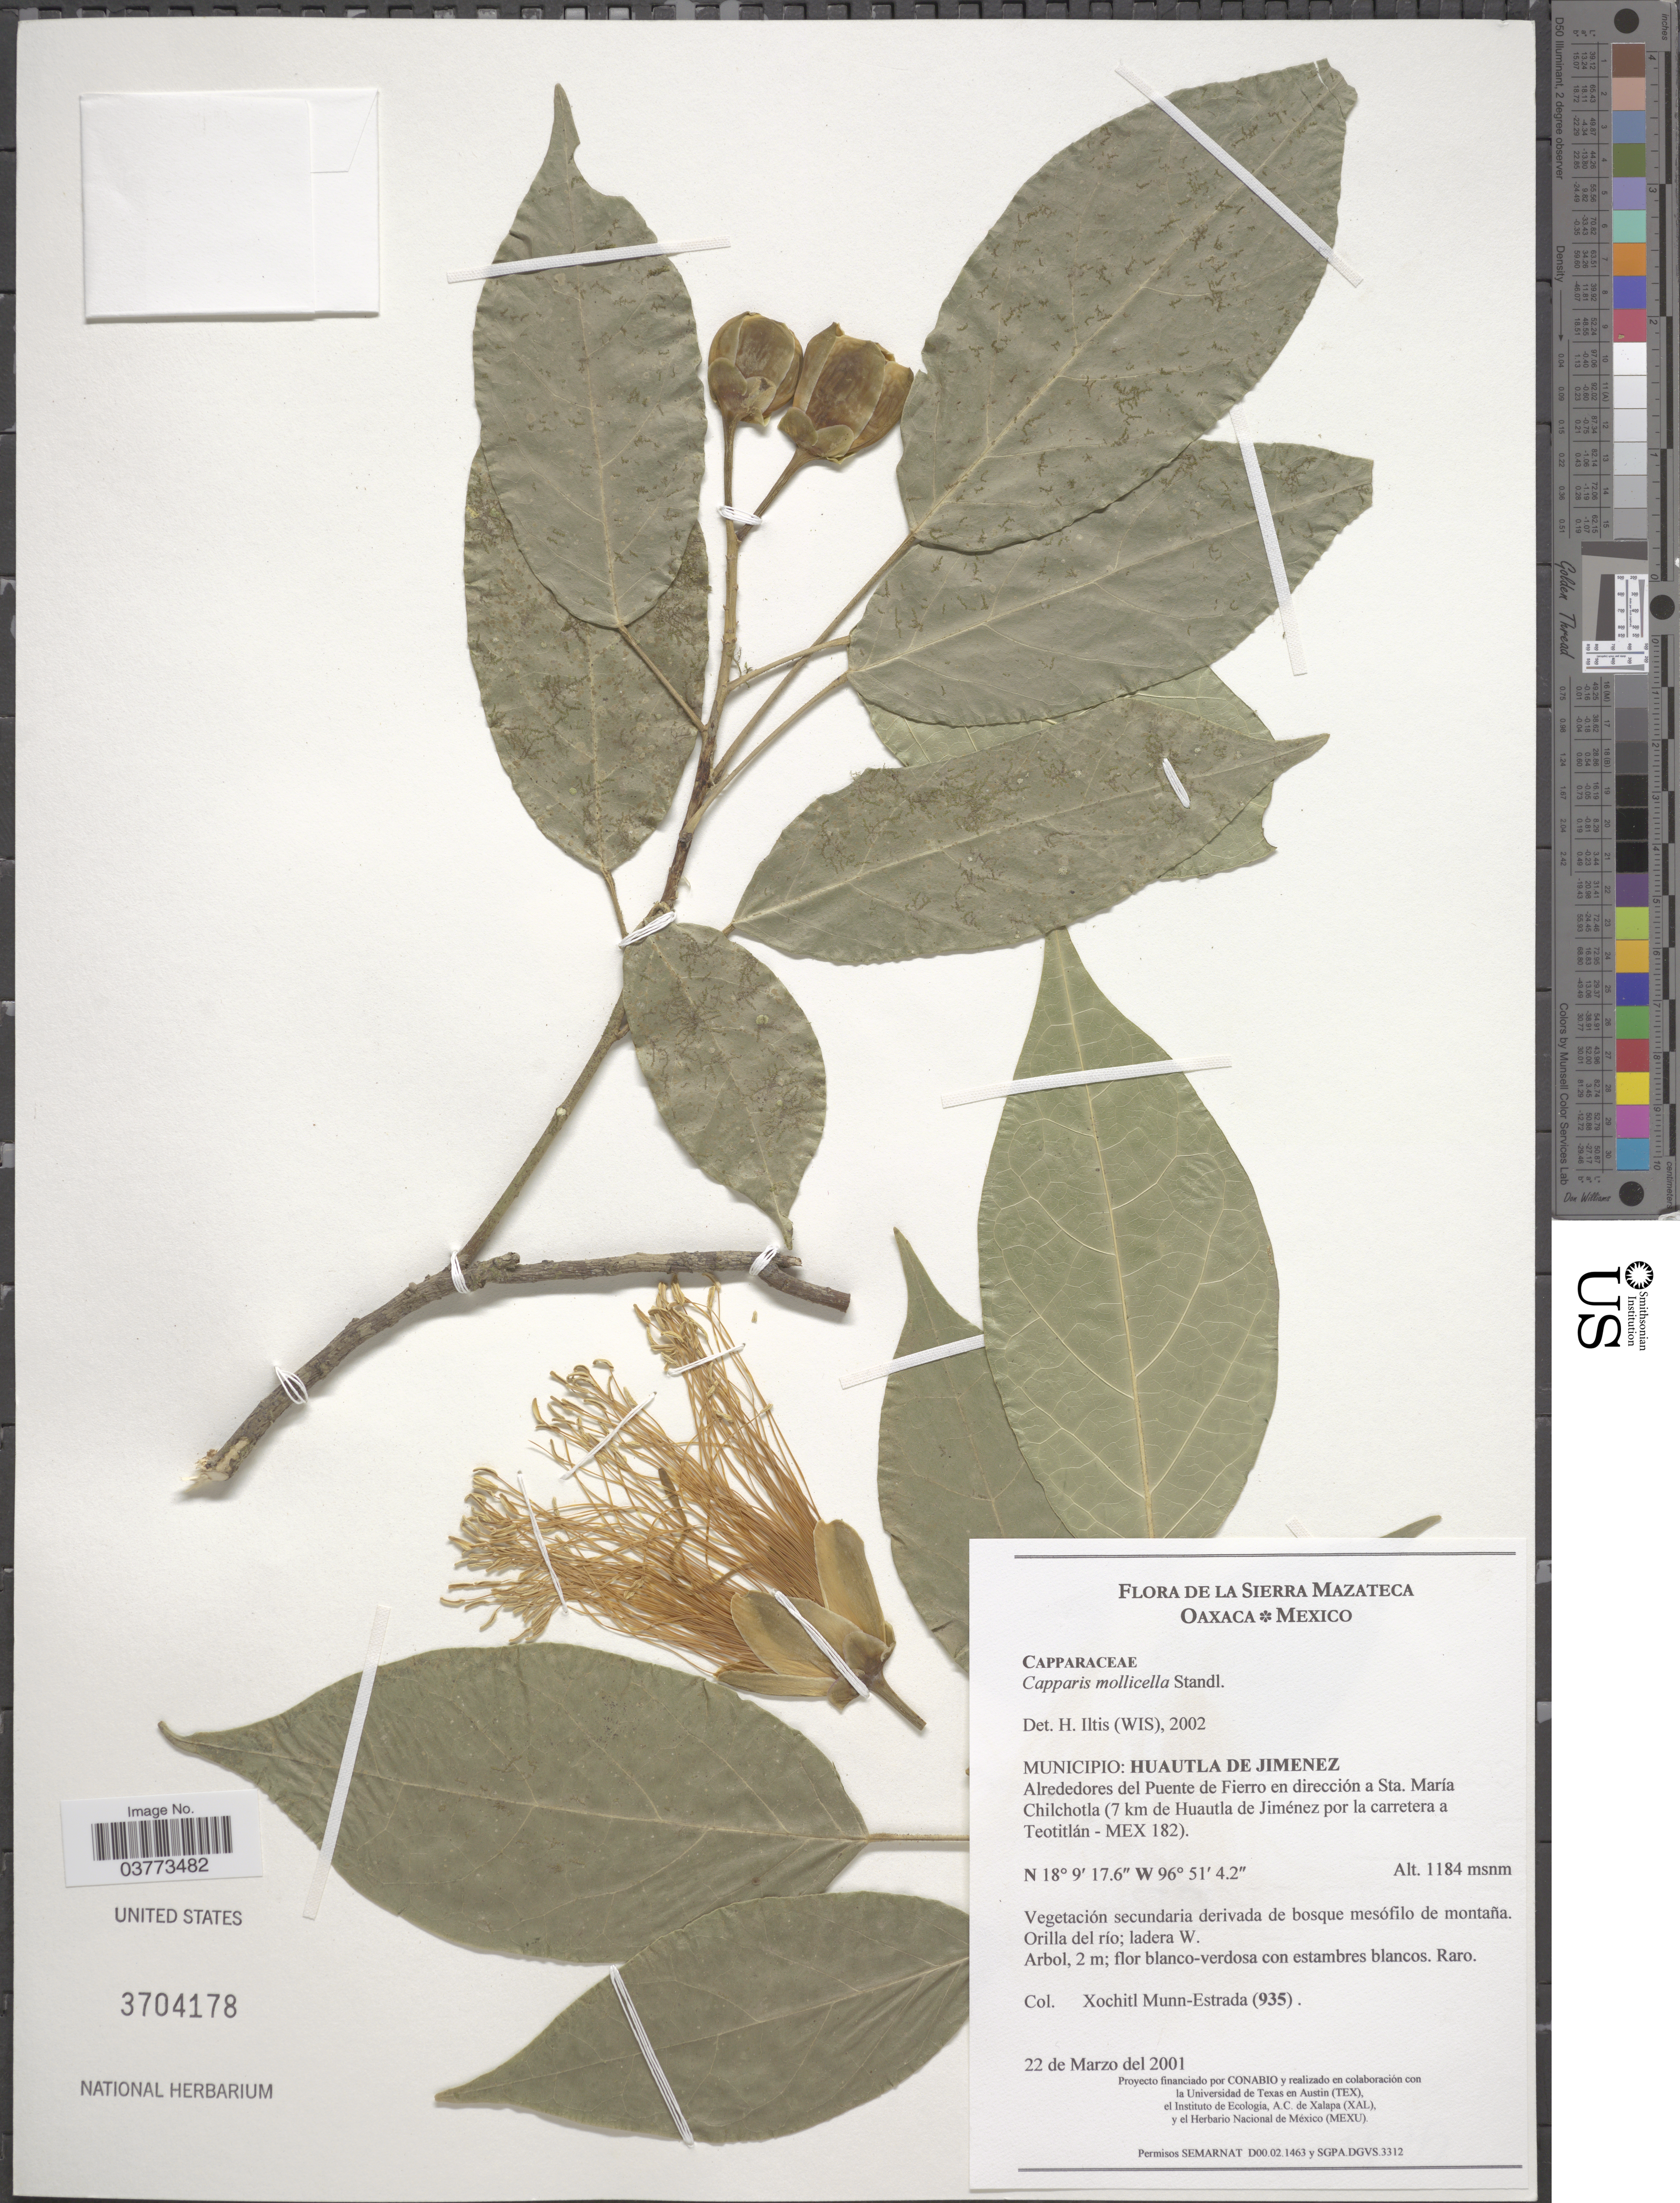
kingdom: Plantae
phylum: Tracheophyta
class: Magnoliopsida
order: Brassicales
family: Capparaceae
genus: Capparidastrum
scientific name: Capparidastrum mollicellum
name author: (Standl.) Cornejo & Iltis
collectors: X. Munn-Estrada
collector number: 935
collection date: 2001-03-22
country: Mexico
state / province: Oaxaca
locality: La Sierra Mazateca. Municipio: Huautla de Jimenez. Alrededores del Puente de Fierro en dirección a Sta. María Chilchotla (7 km de Huautla de Jiménez por la carretera a Teotitlán - MEX 182). Orilla del río; ladera W.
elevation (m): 1184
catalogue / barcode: US 3704178